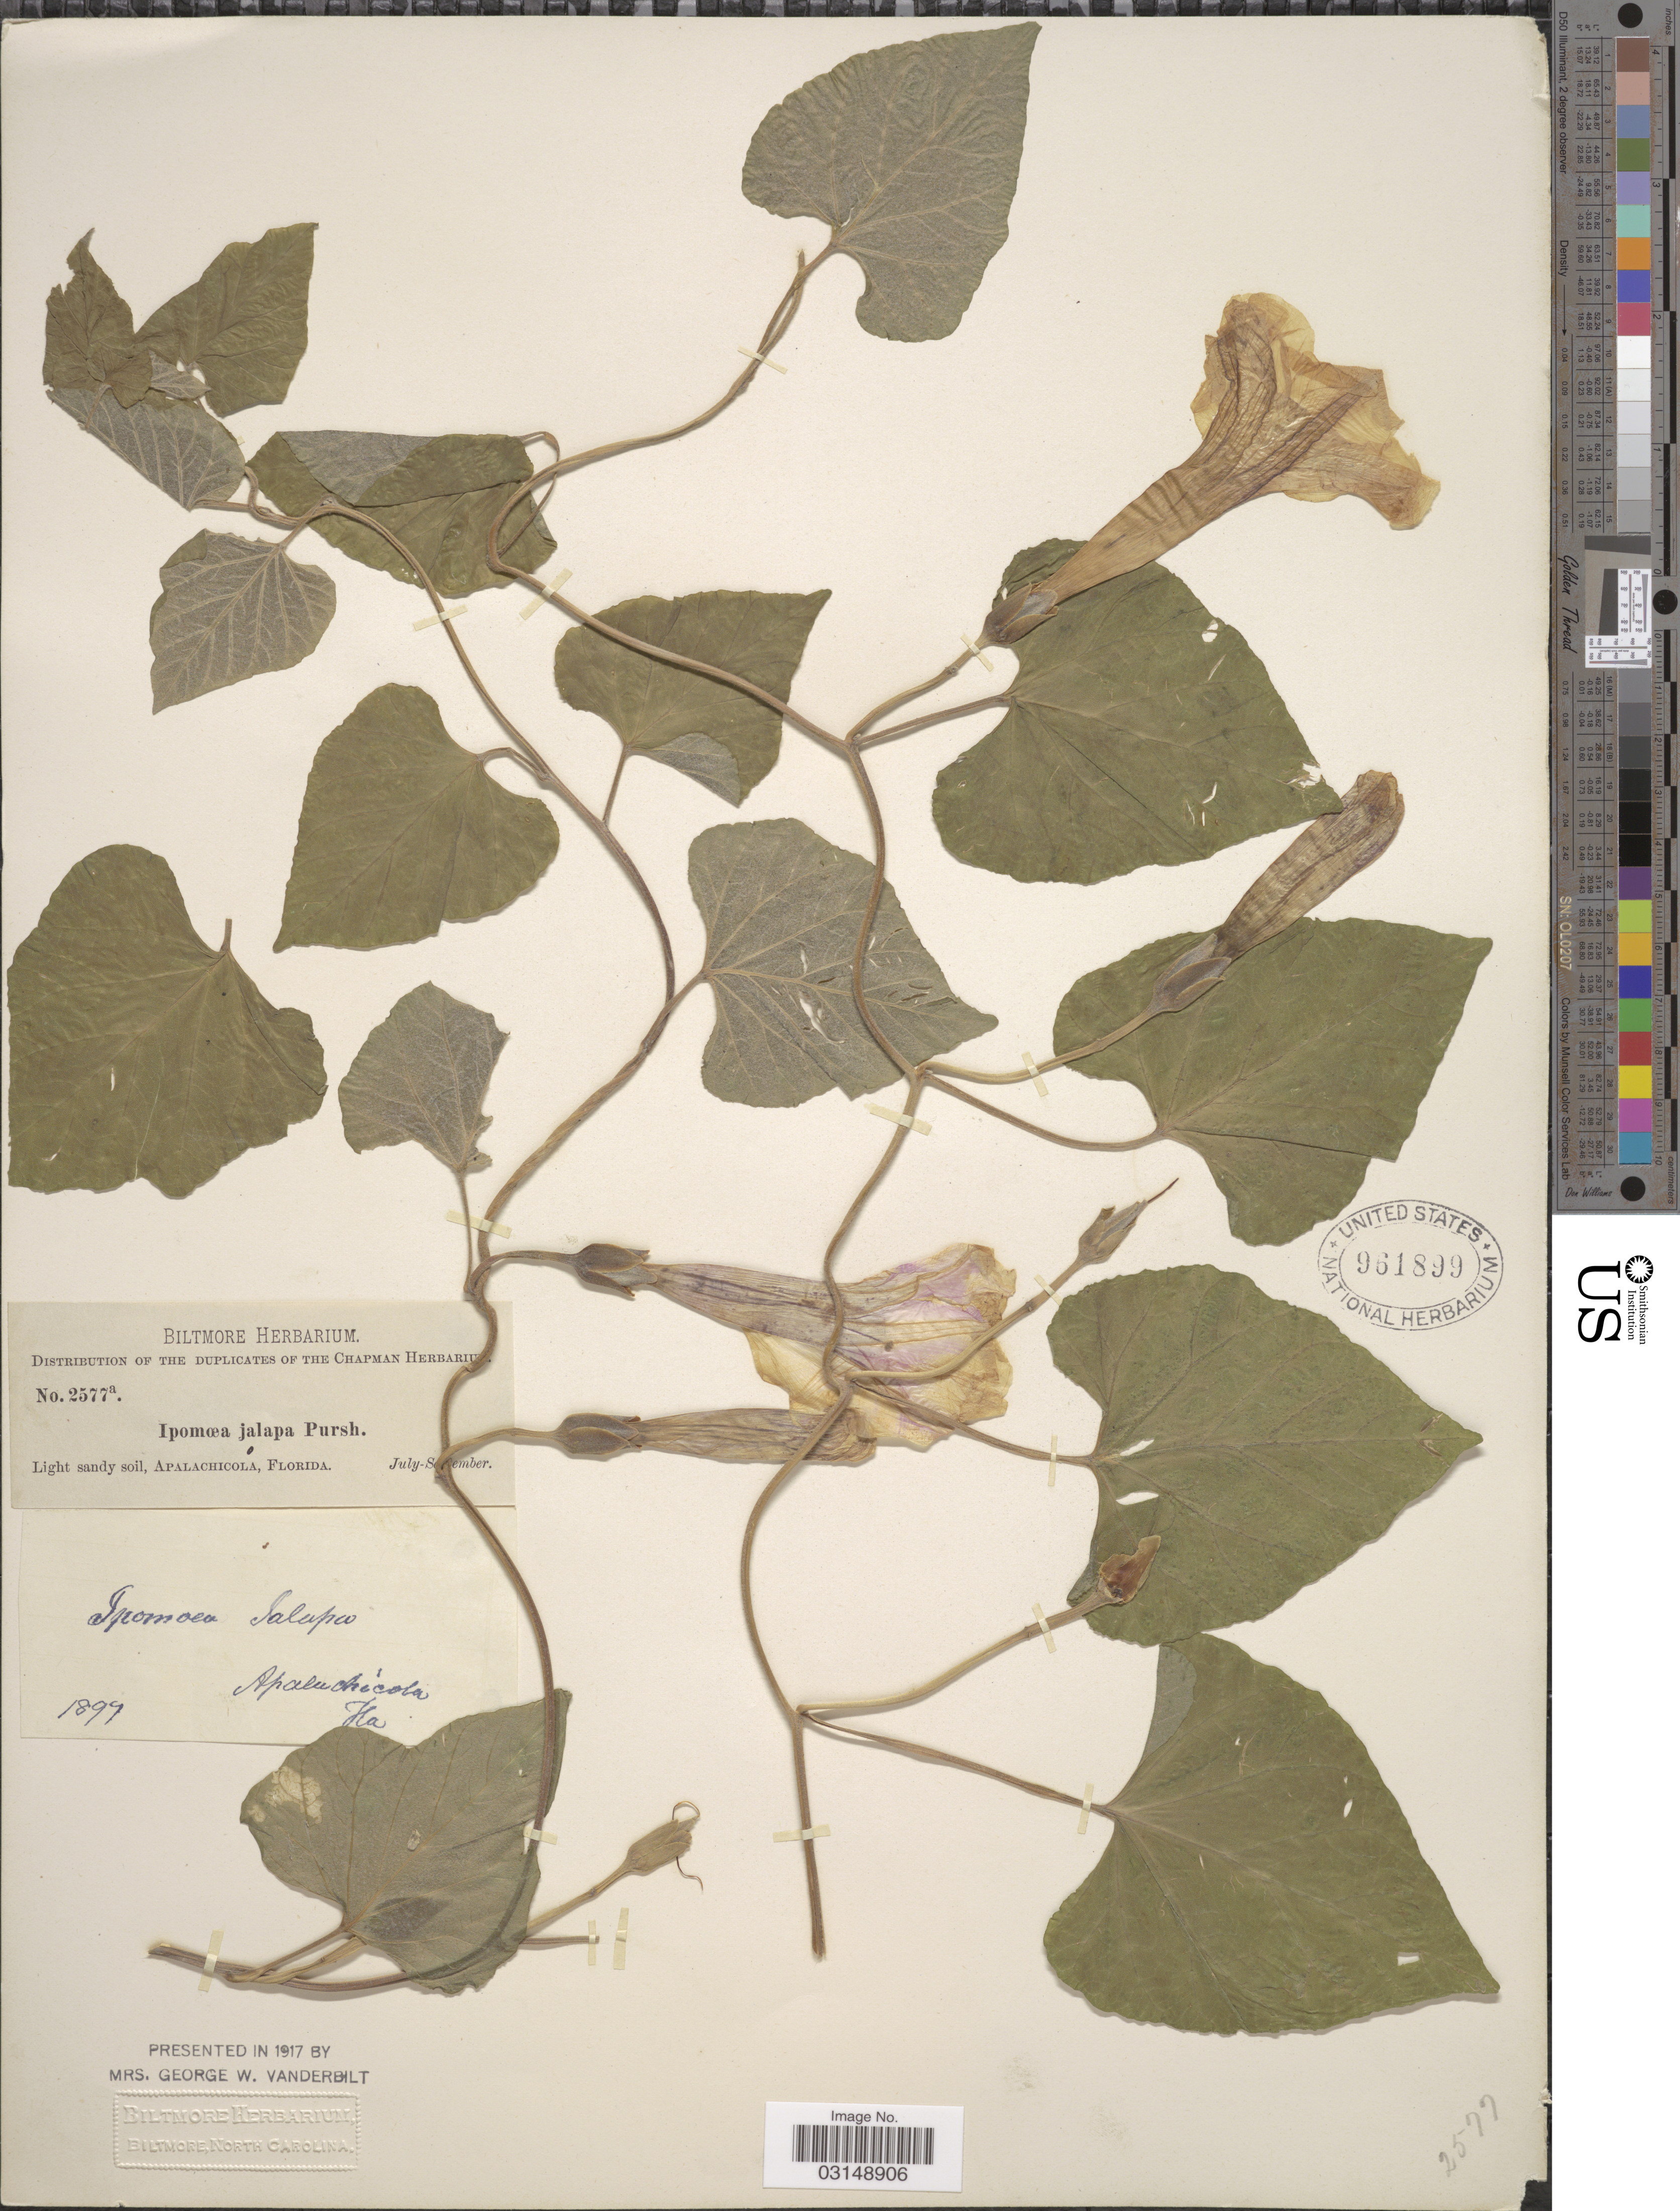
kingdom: Plantae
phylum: Tracheophyta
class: Magnoliopsida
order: Solanales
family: Convolvulaceae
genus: Ipomoea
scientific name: Ipomoea macrorhiza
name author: Michx.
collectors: ex herb. Biltmore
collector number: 2577a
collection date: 1899-07/1899-09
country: United States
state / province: Florida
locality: Apalachicola.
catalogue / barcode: US 961899